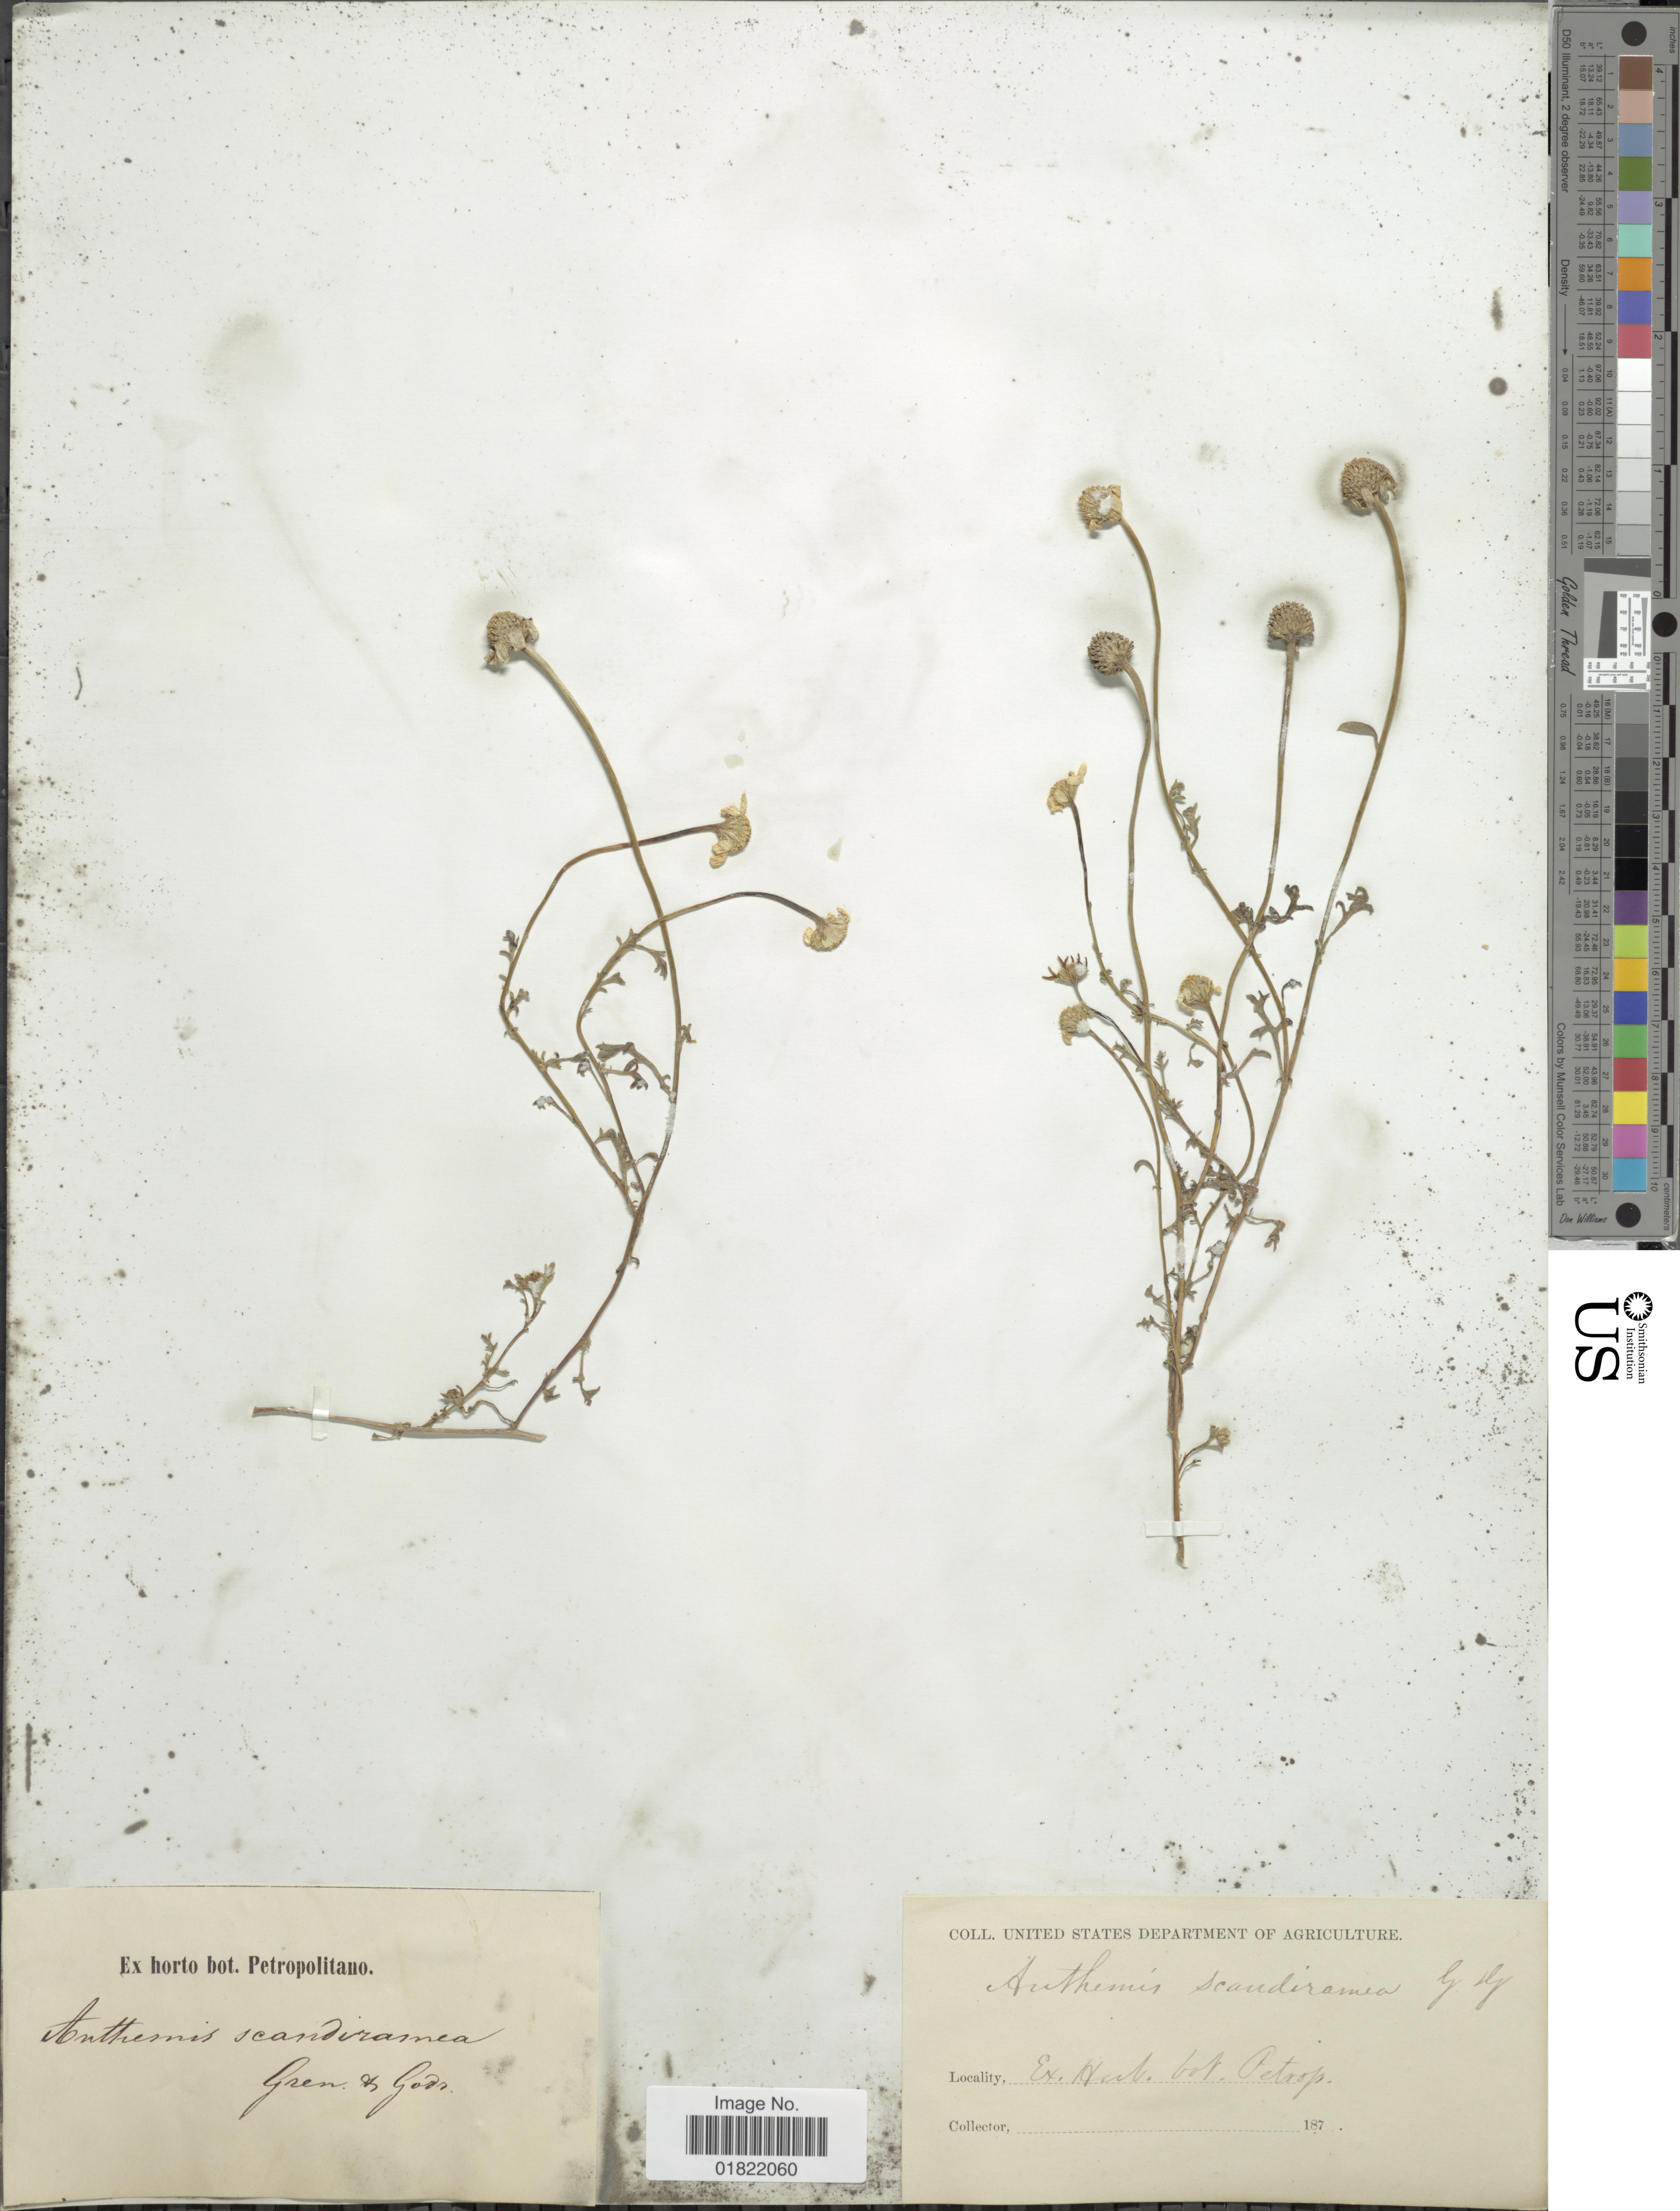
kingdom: Plantae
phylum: Tracheophyta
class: Magnoliopsida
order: Asterales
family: Asteraceae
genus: Anthemis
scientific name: Anthemis scandiramea Gren. & Godr. sp. nov. ined.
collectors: ex Horto Bot. Petropolitano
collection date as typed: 187